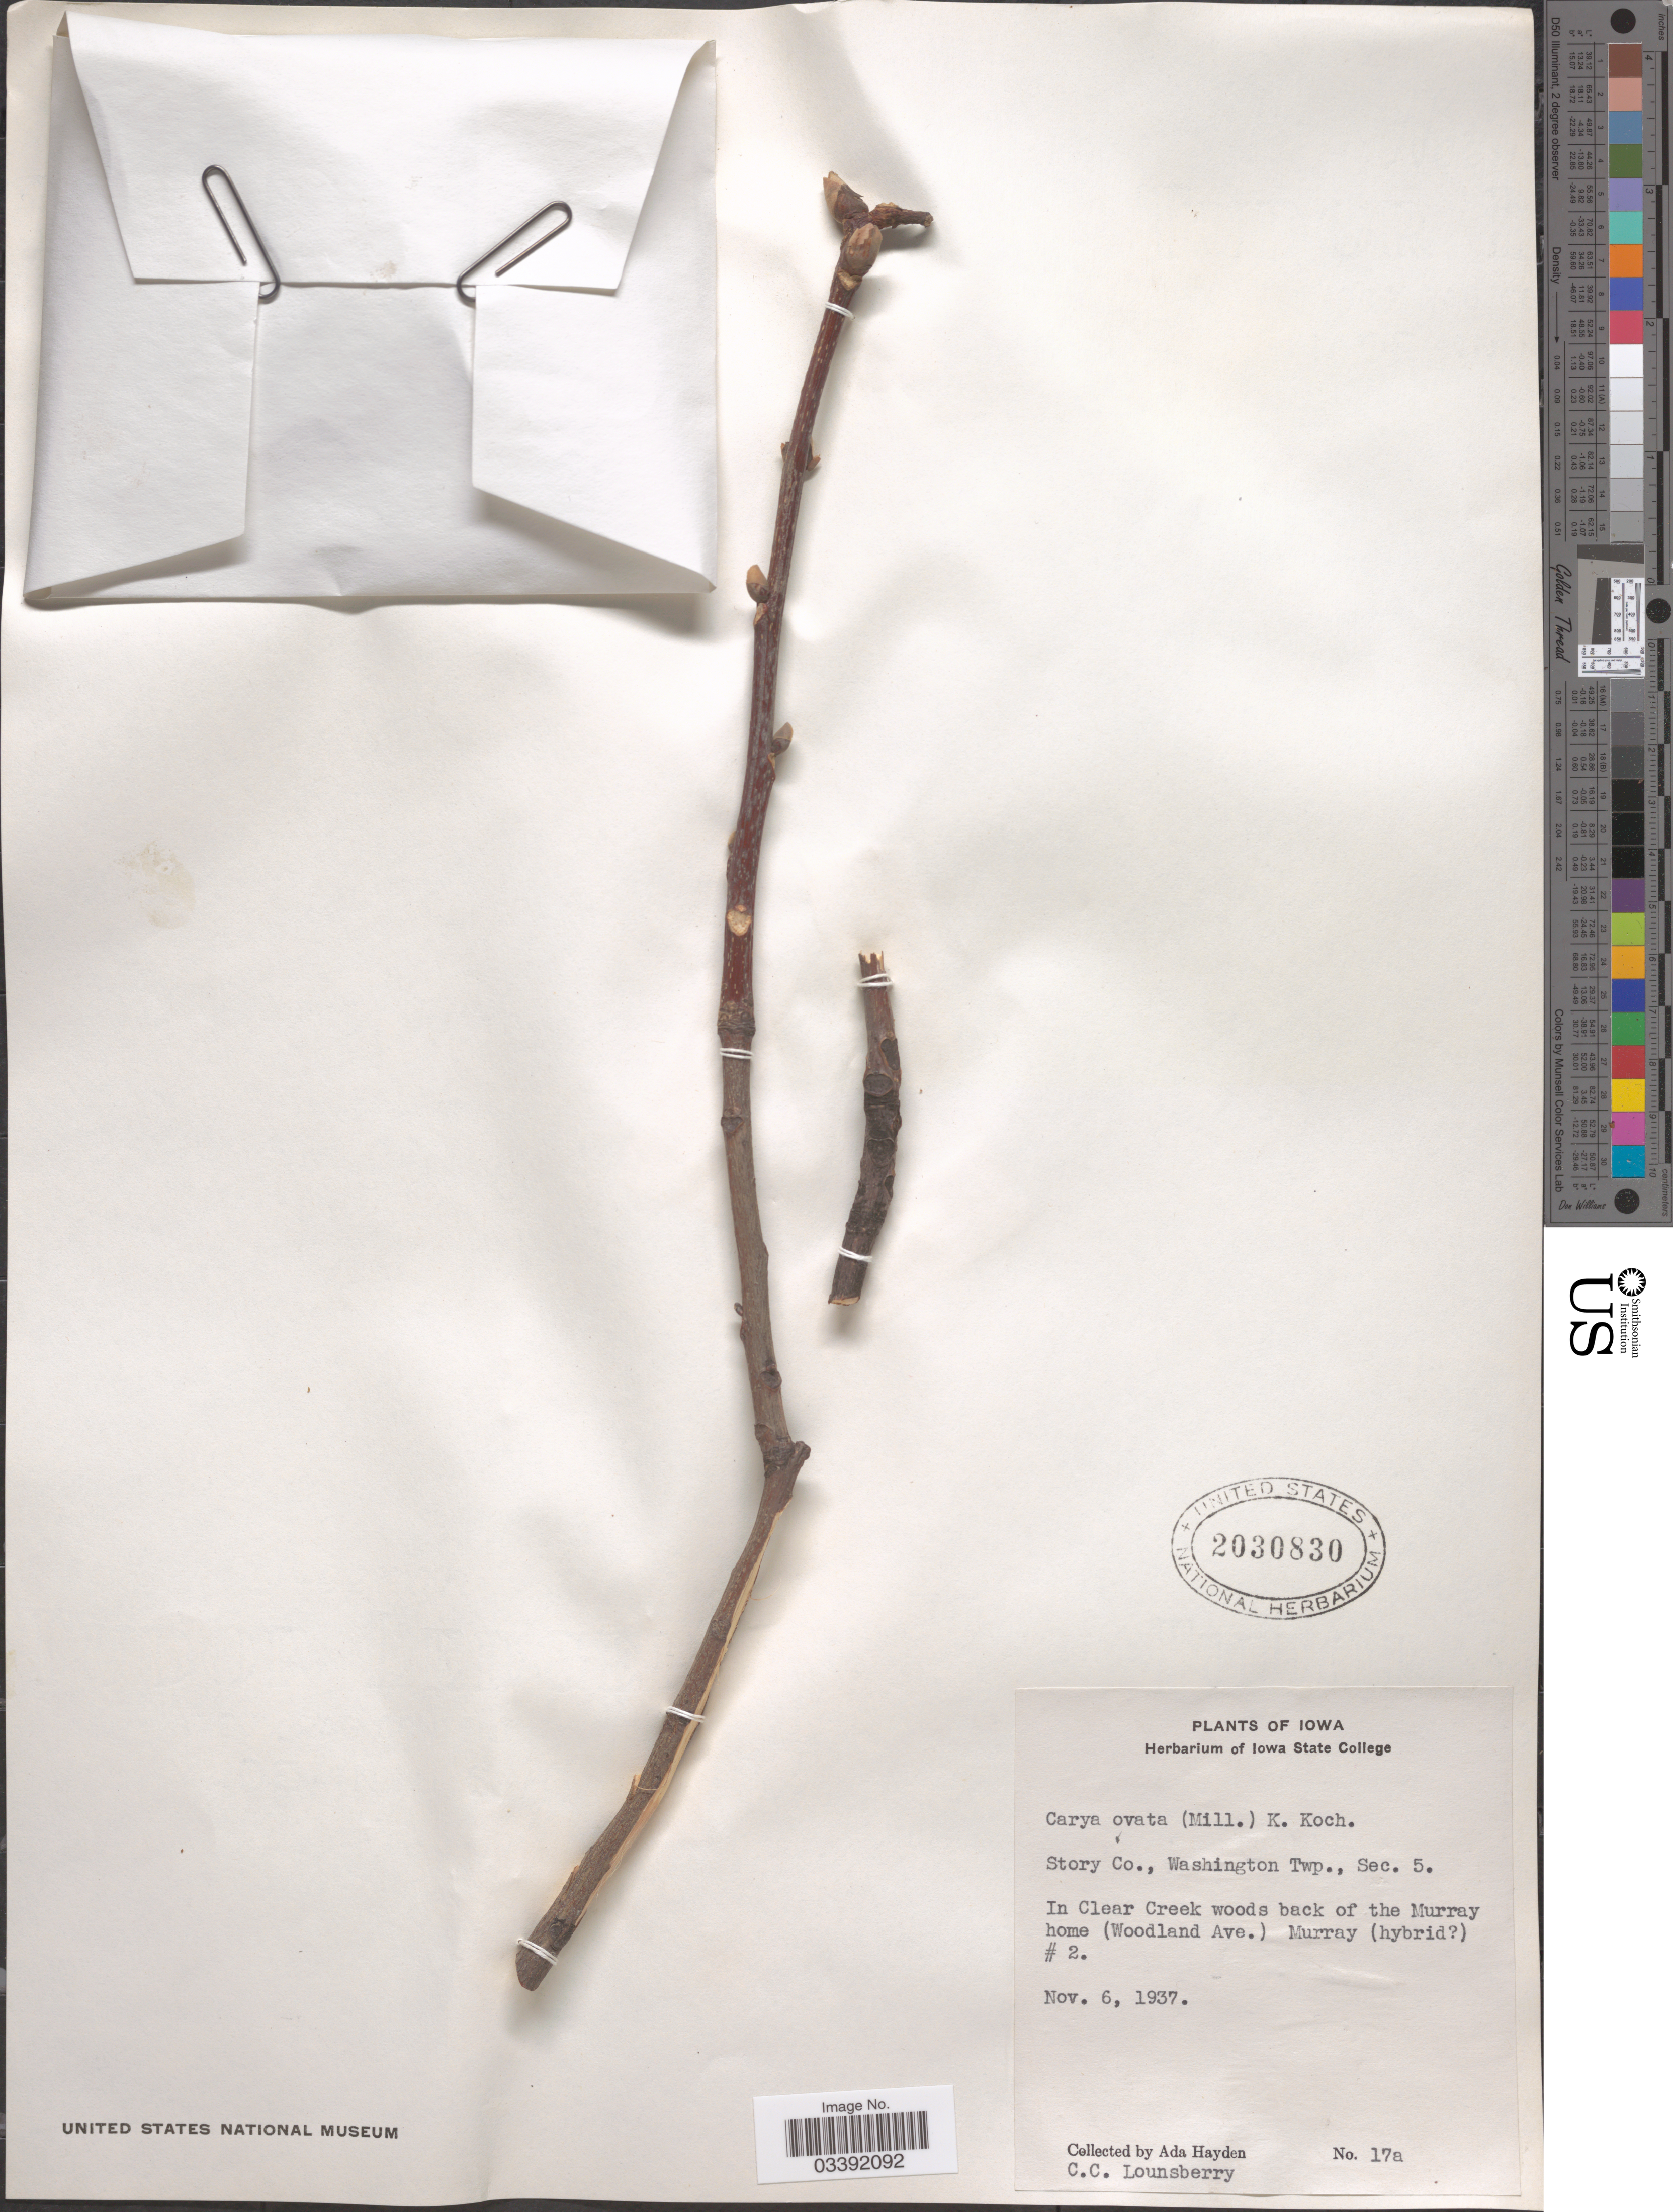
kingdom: Plantae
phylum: Tracheophyta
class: Magnoliopsida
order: Fagales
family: Juglandaceae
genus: Carya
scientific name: Carya ovata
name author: (Mill.) K. Koch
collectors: Ada Hayden & C. Lounsberry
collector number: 17a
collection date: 1937-11-06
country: United States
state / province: Iowa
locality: Story Co., Washington Twp., Sec. 5. In Clear Creek woods back of the Murray home (Woodland Ave.) Murray (hybrid [unsure placement]) # 2.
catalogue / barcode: US 2030830